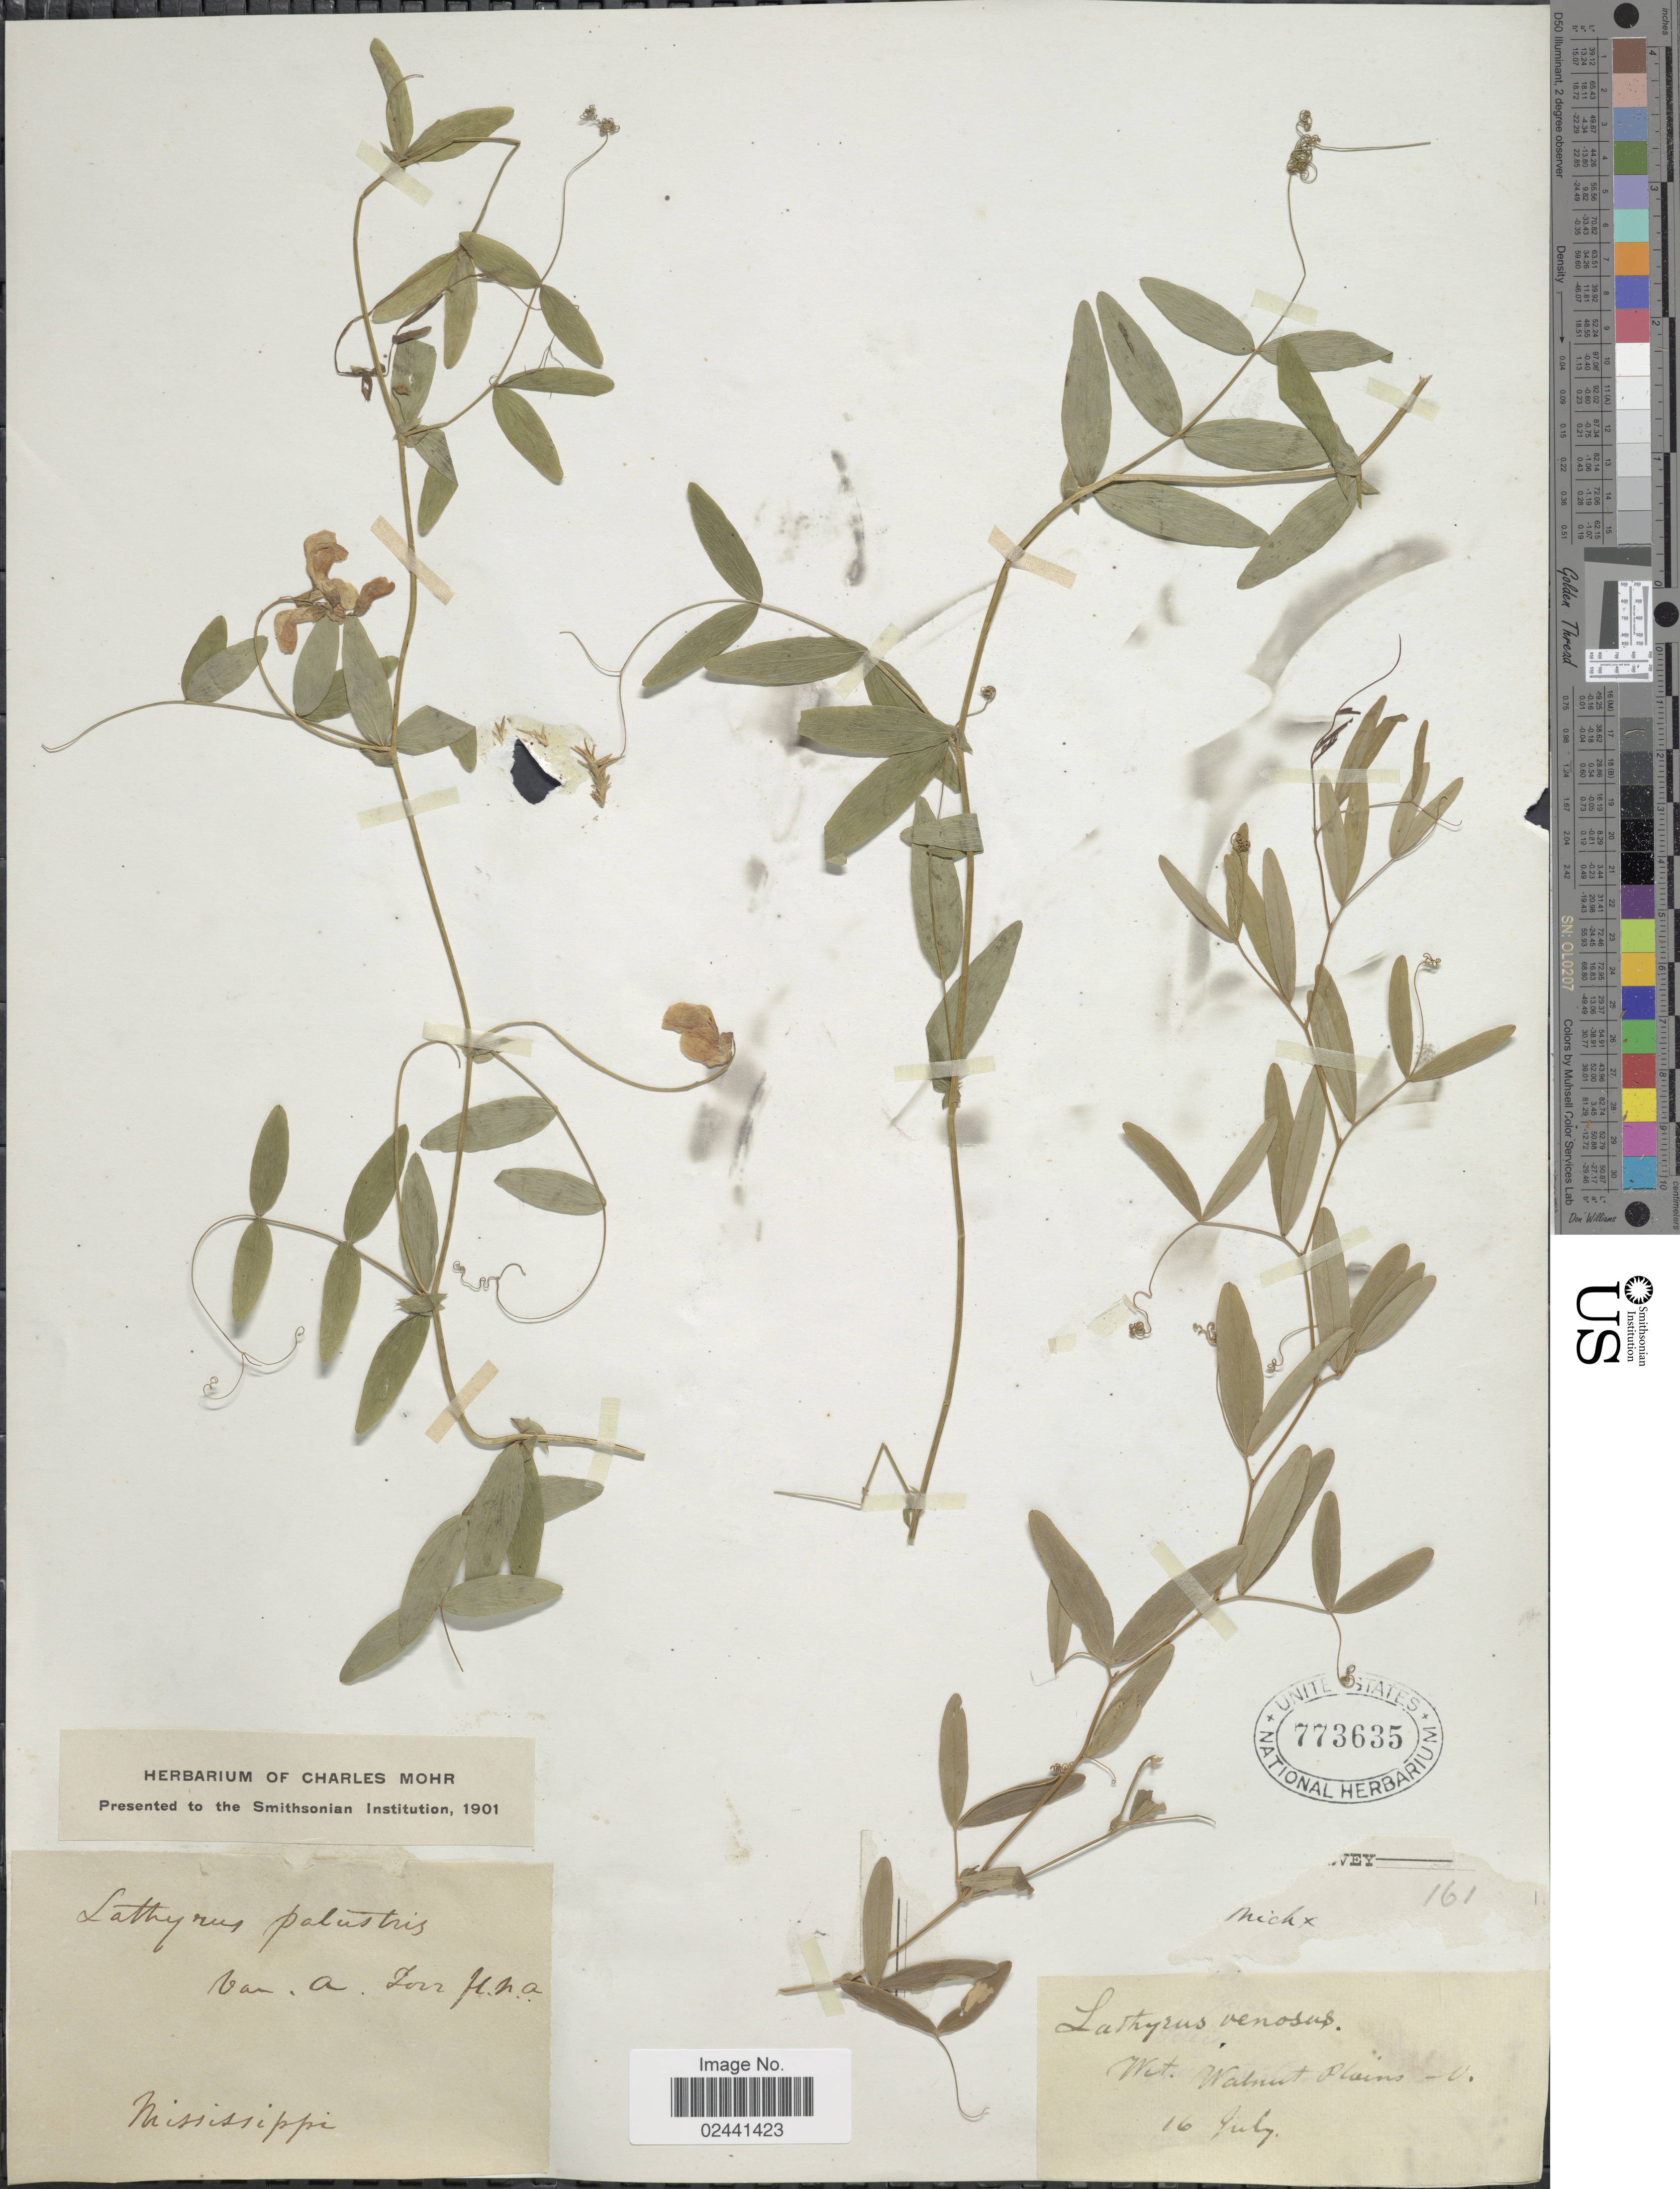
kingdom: Plantae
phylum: Tracheophyta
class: Magnoliopsida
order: Fabales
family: Fabaceae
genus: Lathyrus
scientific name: Lathyrus palustris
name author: L.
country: United States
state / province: Mississippi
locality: Mt Walnut Plains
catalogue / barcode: US 773635